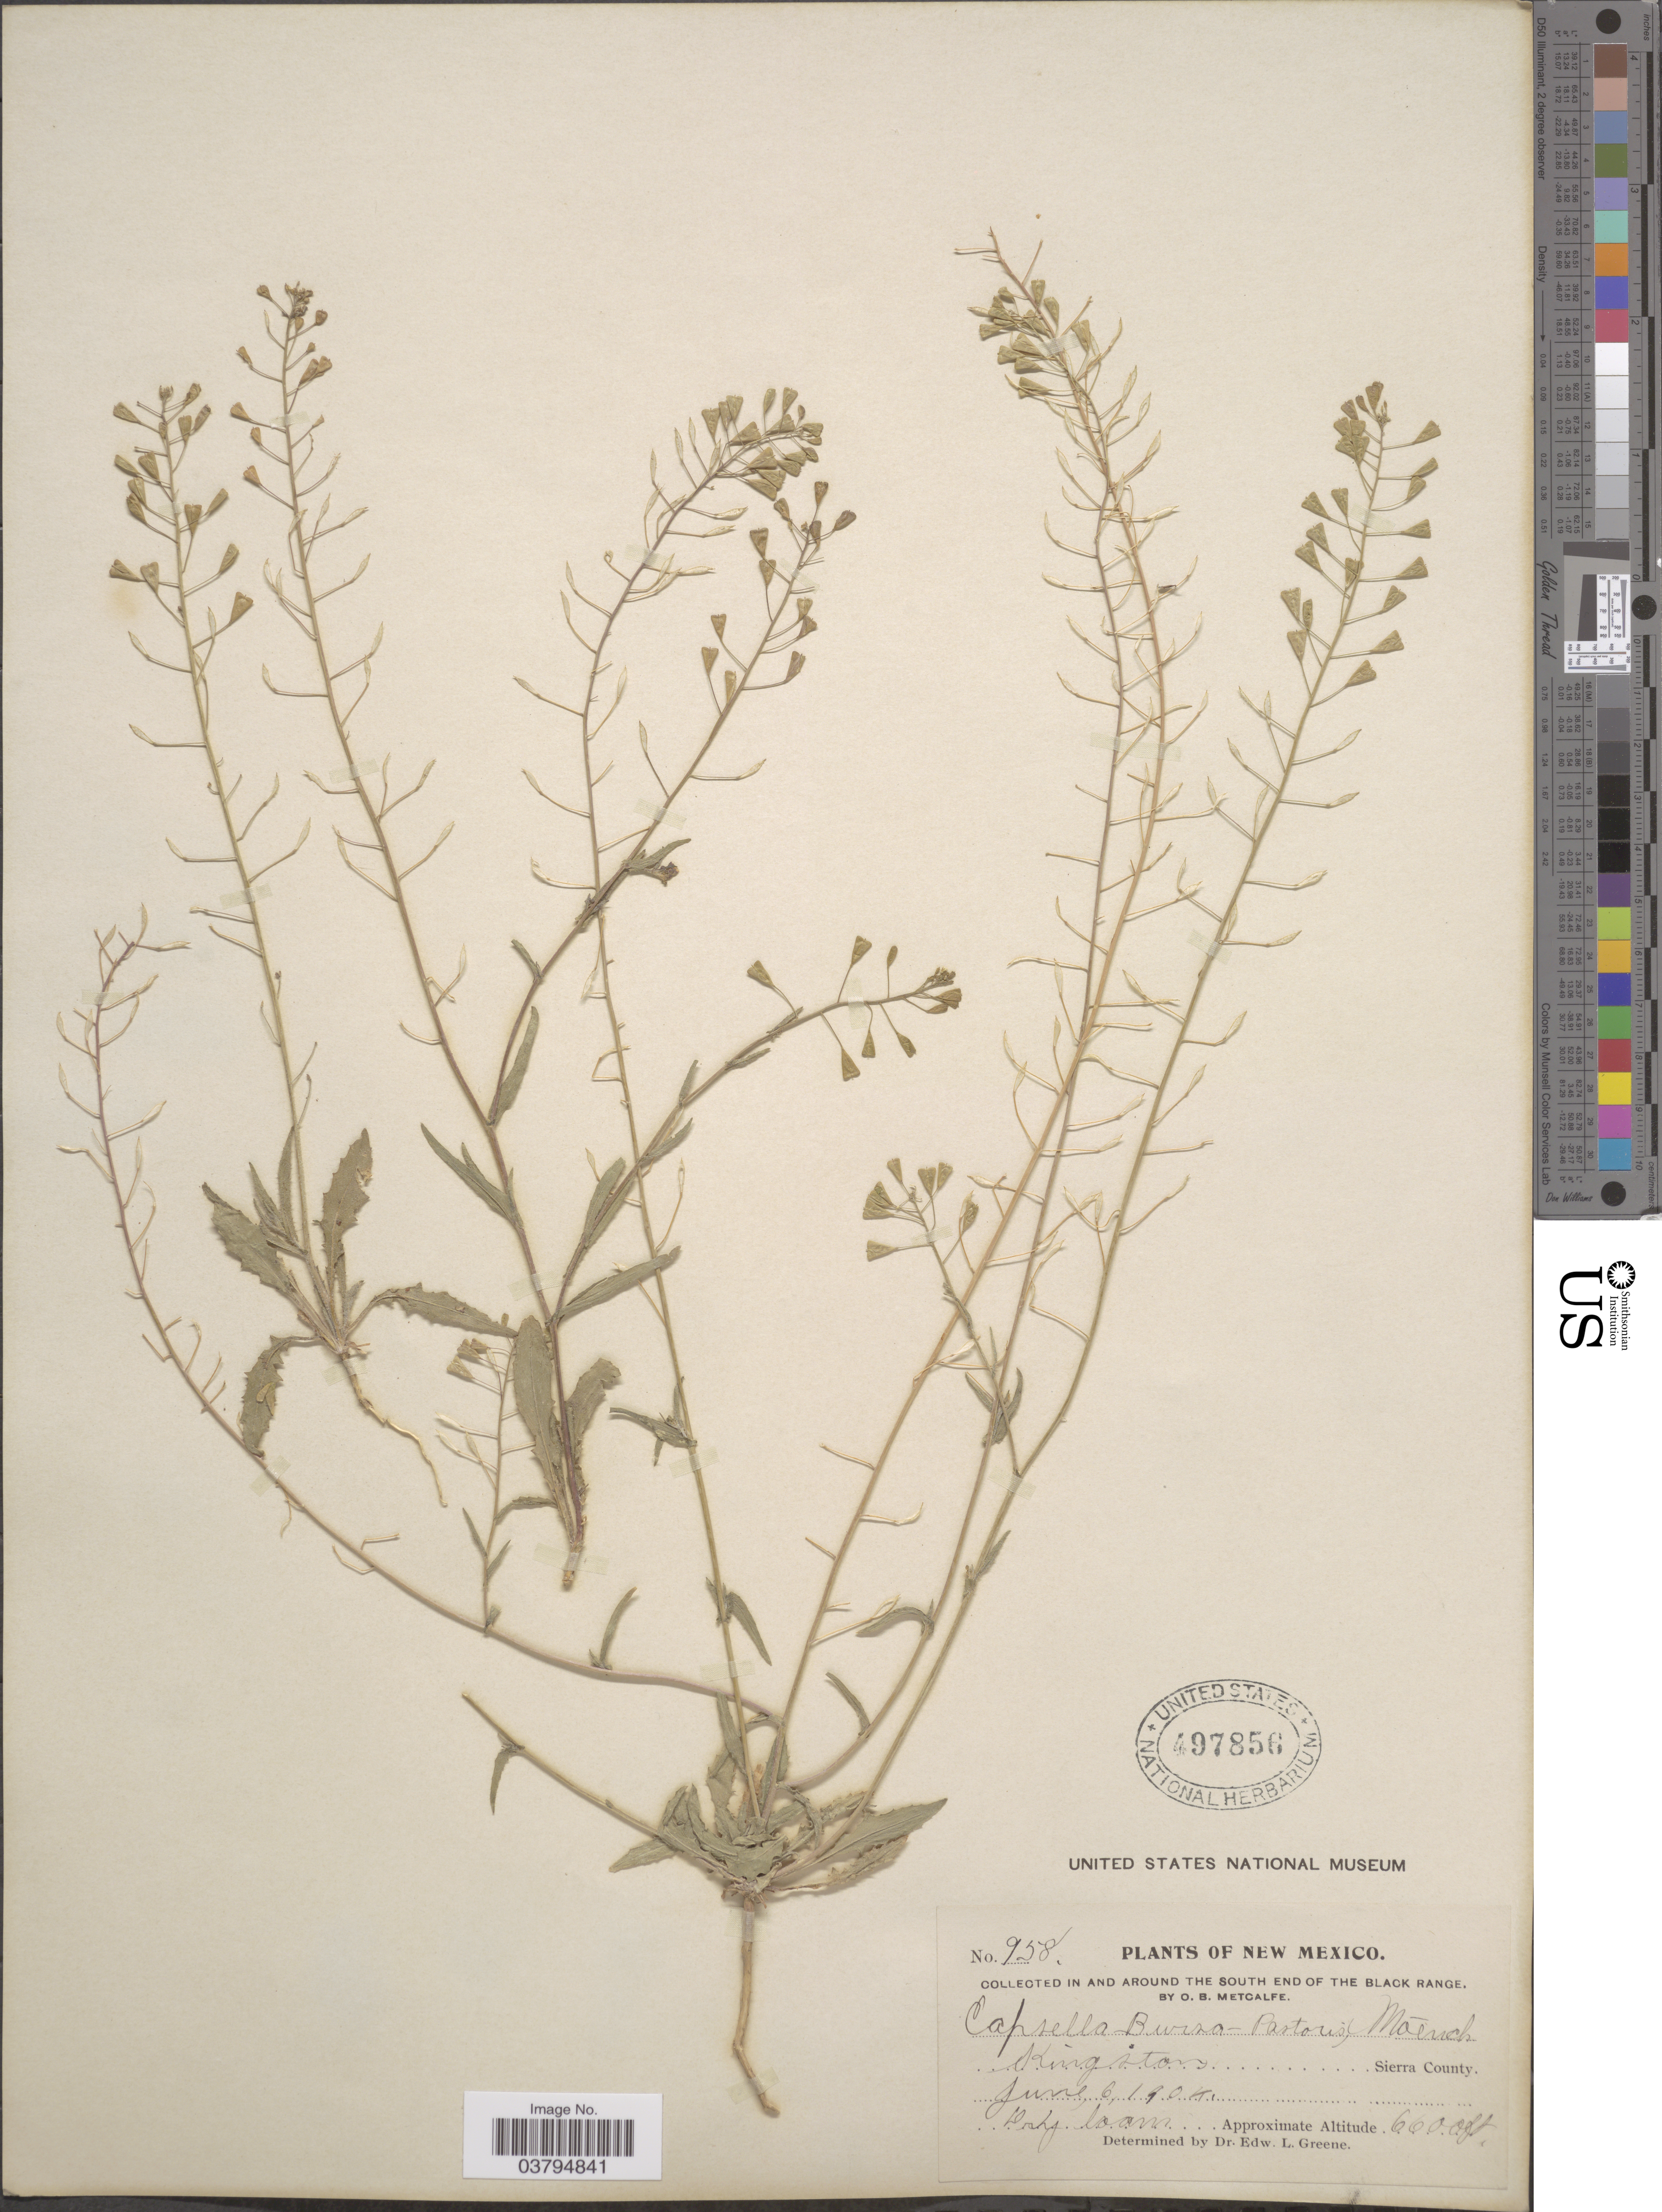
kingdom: Plantae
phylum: Tracheophyta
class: Magnoliopsida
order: Brassicales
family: Brassicaceae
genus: Capsella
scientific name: Capsella bursa-pastoris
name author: (L.) Medik.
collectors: O. B. Metcalfe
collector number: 958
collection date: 1904-06-06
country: United States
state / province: New Mexico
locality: In and around the south end of the Black Range. Kingston, Sierra County.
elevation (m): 2012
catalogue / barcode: US 497856